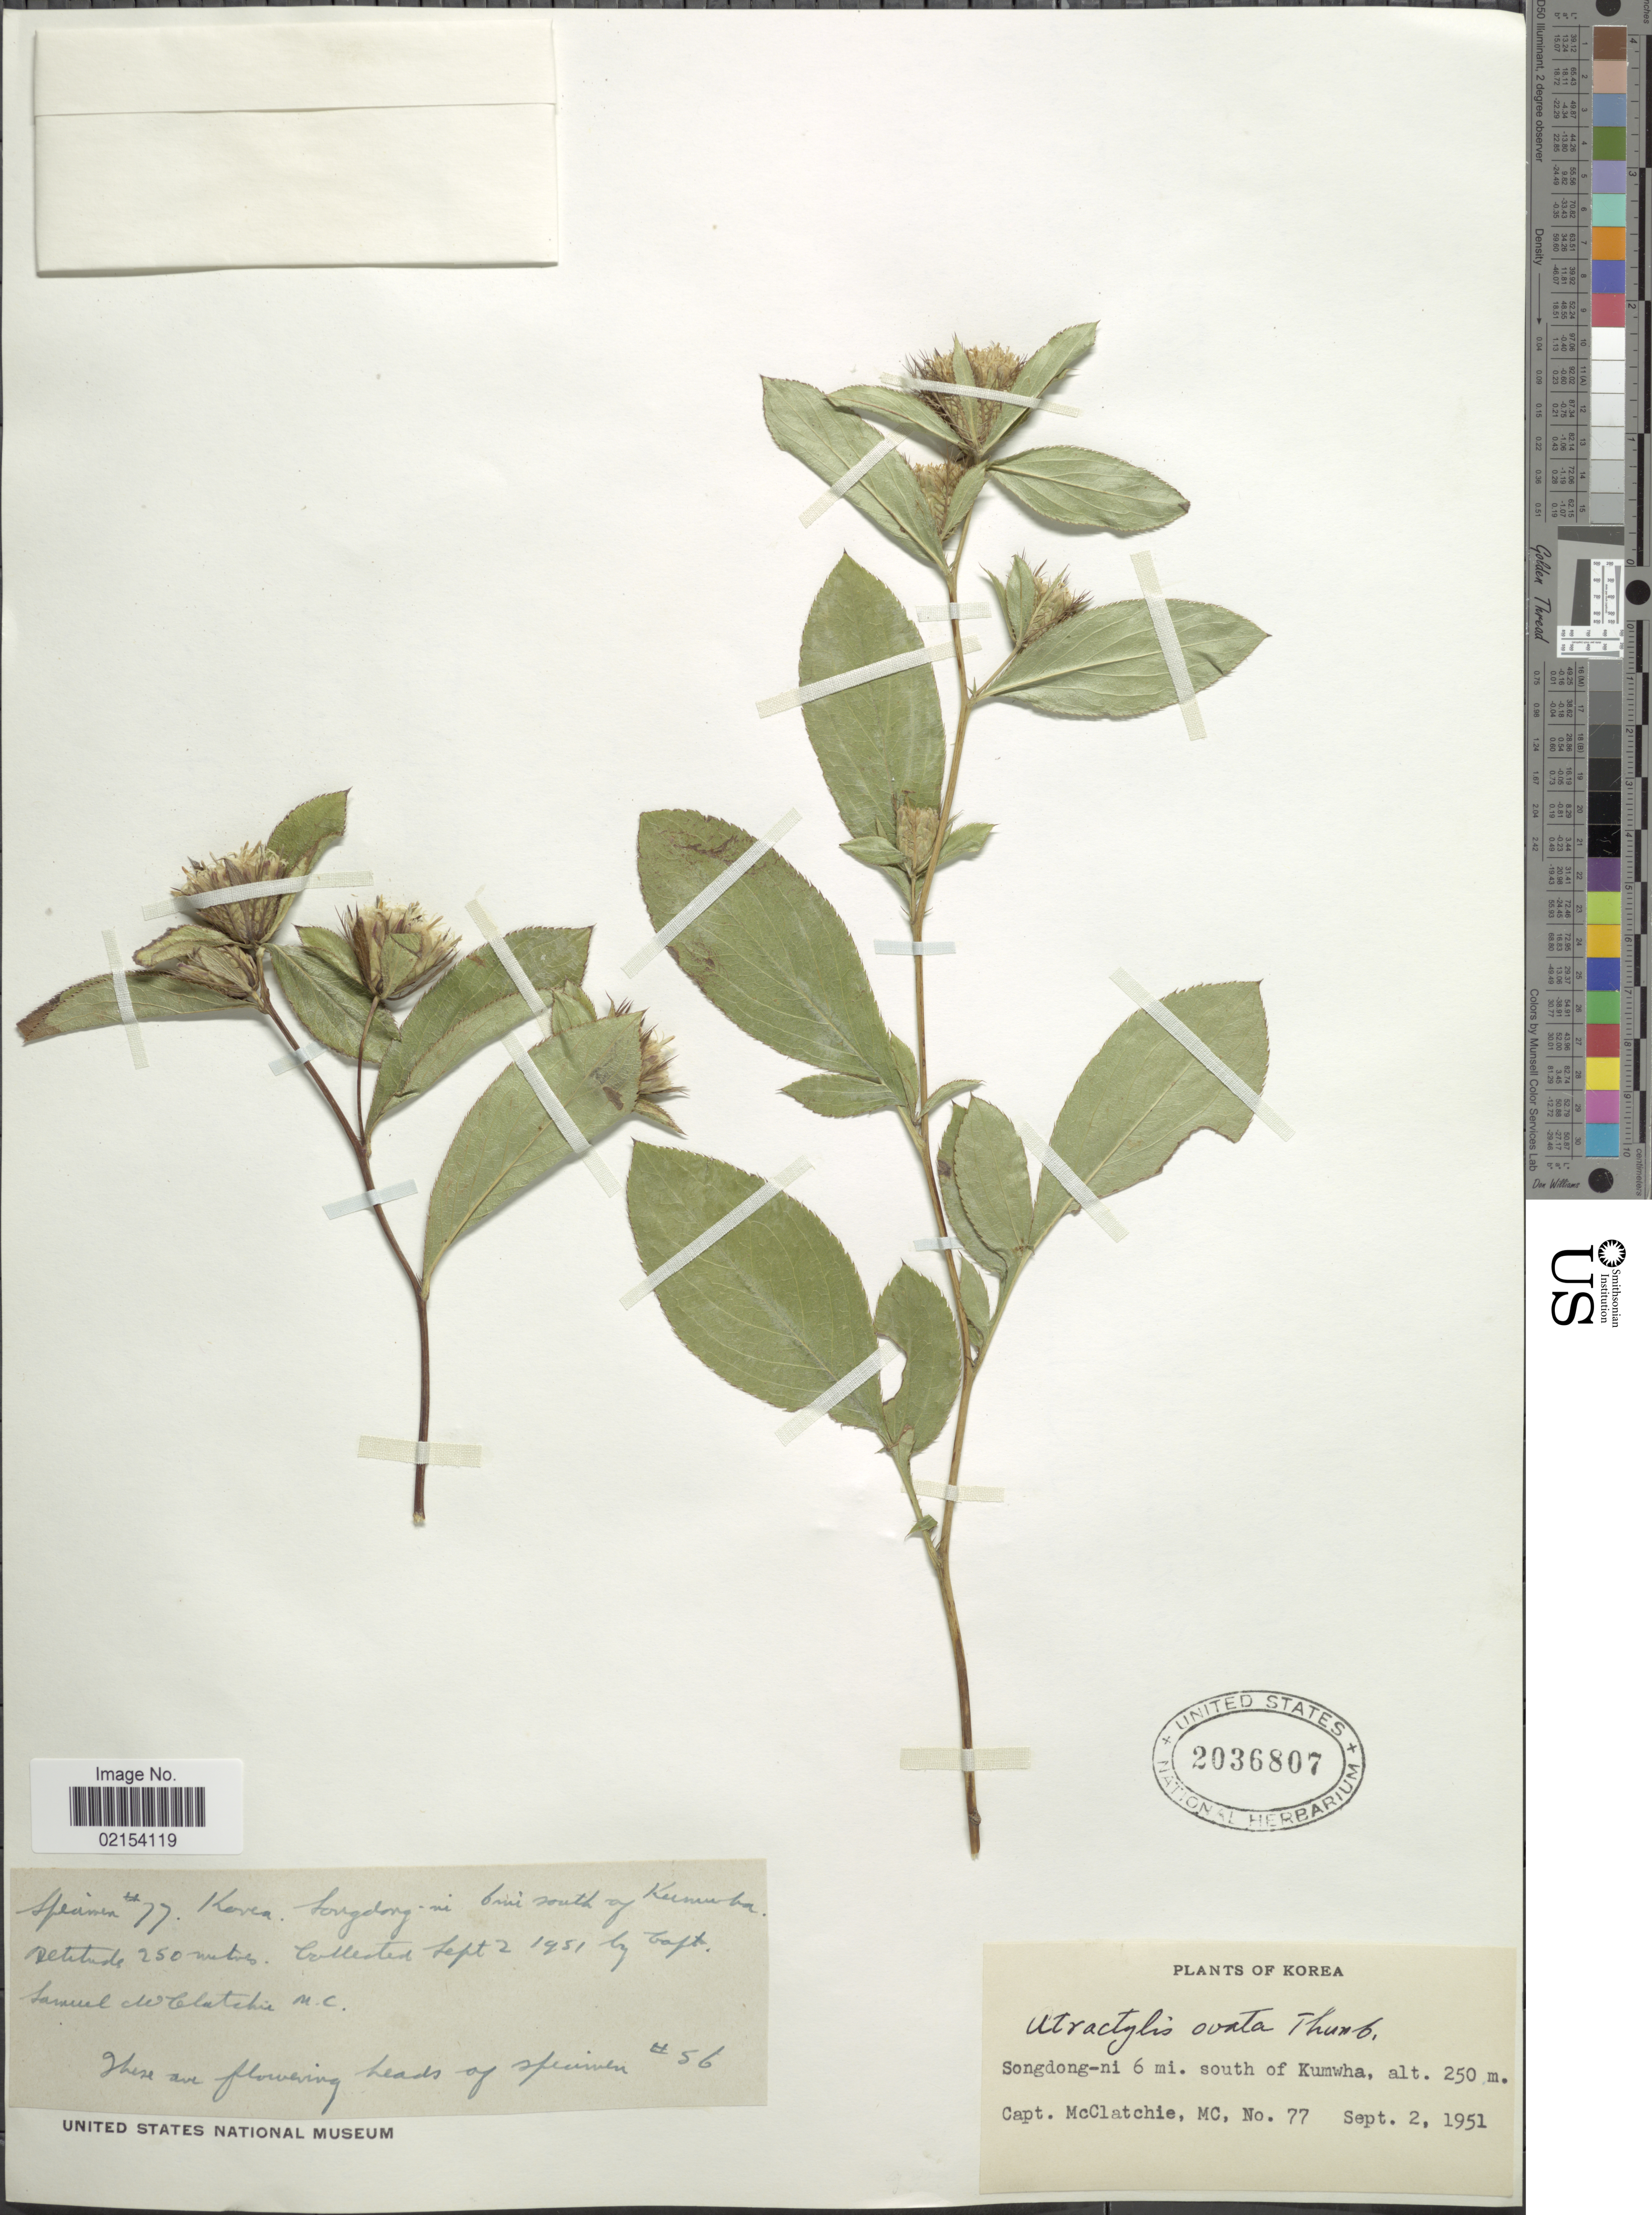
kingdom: Plantae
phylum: Tracheophyta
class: Magnoliopsida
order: Asterales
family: Asteraceae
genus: Atractylodes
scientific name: Atractylodes ovata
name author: (Thunb.) DC.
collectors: M. McClatchie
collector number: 77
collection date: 1951-09-02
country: South Korea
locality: Songdong-ni 6 mi. south of Kumwha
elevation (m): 250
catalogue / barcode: US 2036807